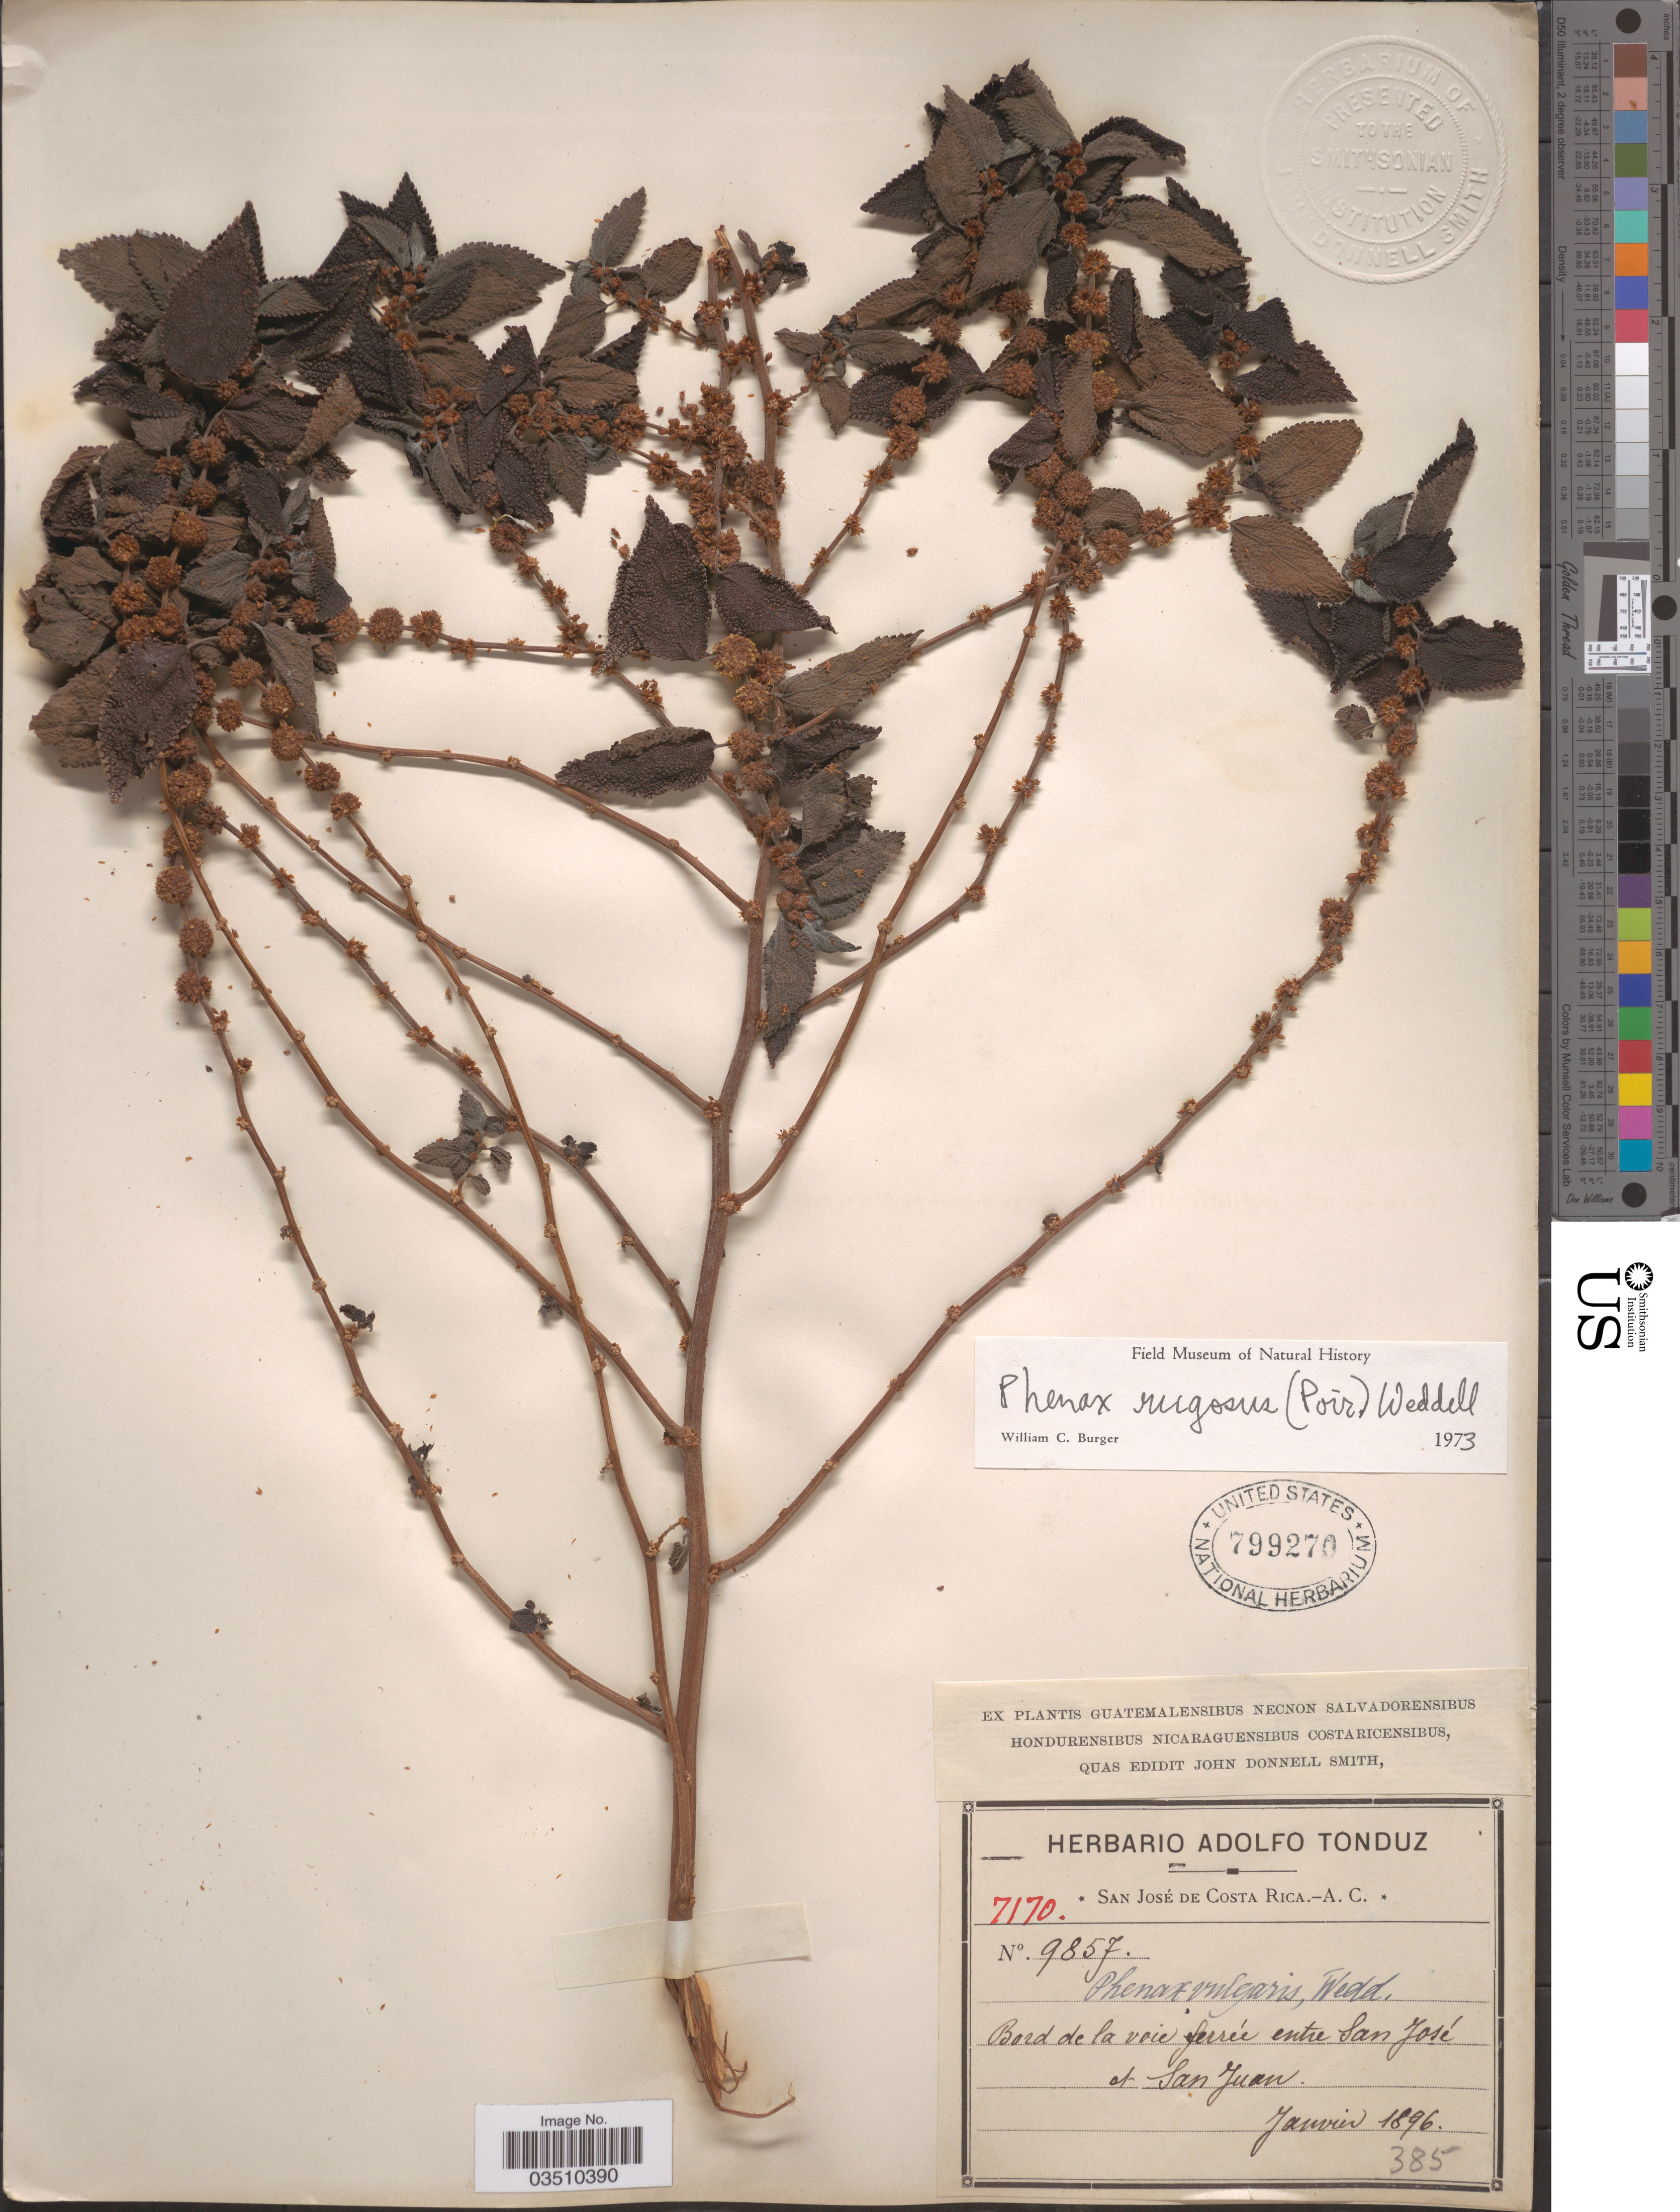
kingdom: Plantae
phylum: Tracheophyta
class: Magnoliopsida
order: Rosales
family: Urticaceae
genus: Phenax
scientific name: Phenax rugosus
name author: (Poir.) Wedd.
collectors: ex Herb. Adolfo Tonduz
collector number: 9857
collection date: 1896-01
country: Costa Rica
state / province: San José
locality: Bord de la vaie ferrée entre San José et San Juan.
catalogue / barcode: US 799270